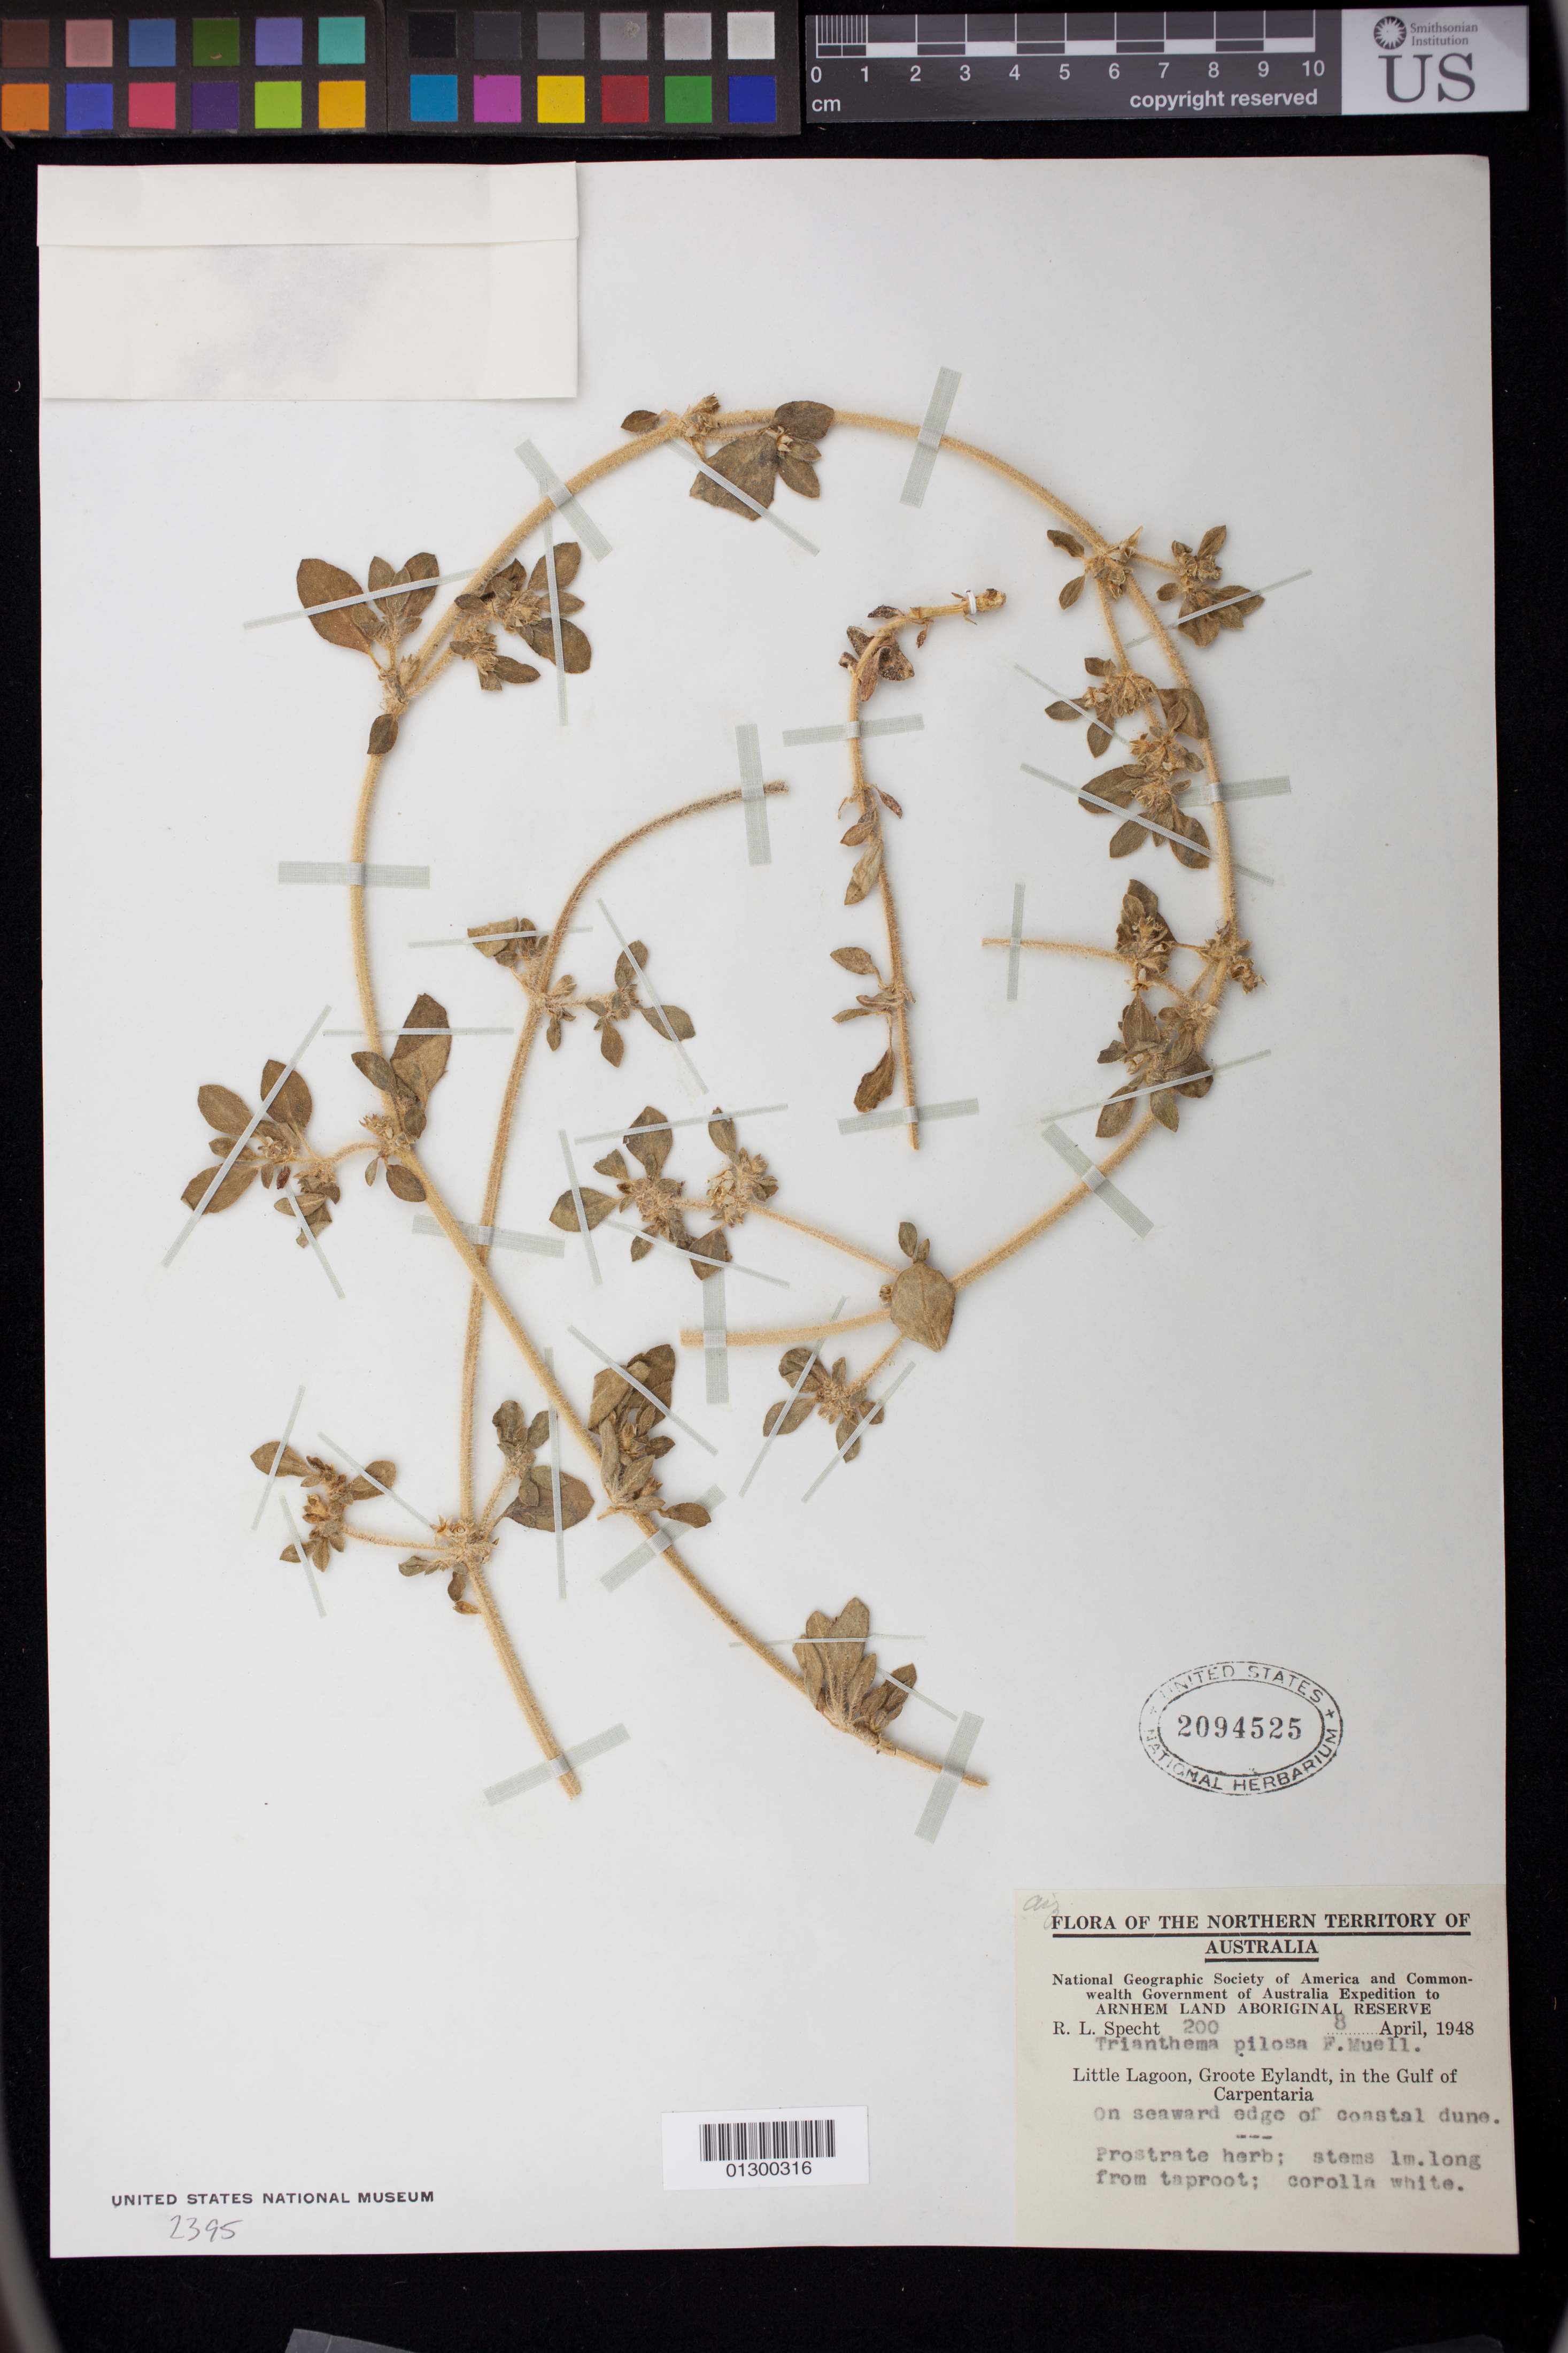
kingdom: Plantae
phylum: Tracheophyta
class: Magnoliopsida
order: Caryophyllales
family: Aizoaceae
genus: Trianthema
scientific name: Trianthema pilosum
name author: F. Muell.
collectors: R. L. Specht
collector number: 200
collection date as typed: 08 Apr 1948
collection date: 1948-04-08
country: Australia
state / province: Northern Territory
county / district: East Arnhem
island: Groote Eylandt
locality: Little Lagoon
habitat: On seaward edge of coastal dune.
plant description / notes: Prostrate herb; stems 1 m. long from taproot; corolla white.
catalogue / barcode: US 2094525